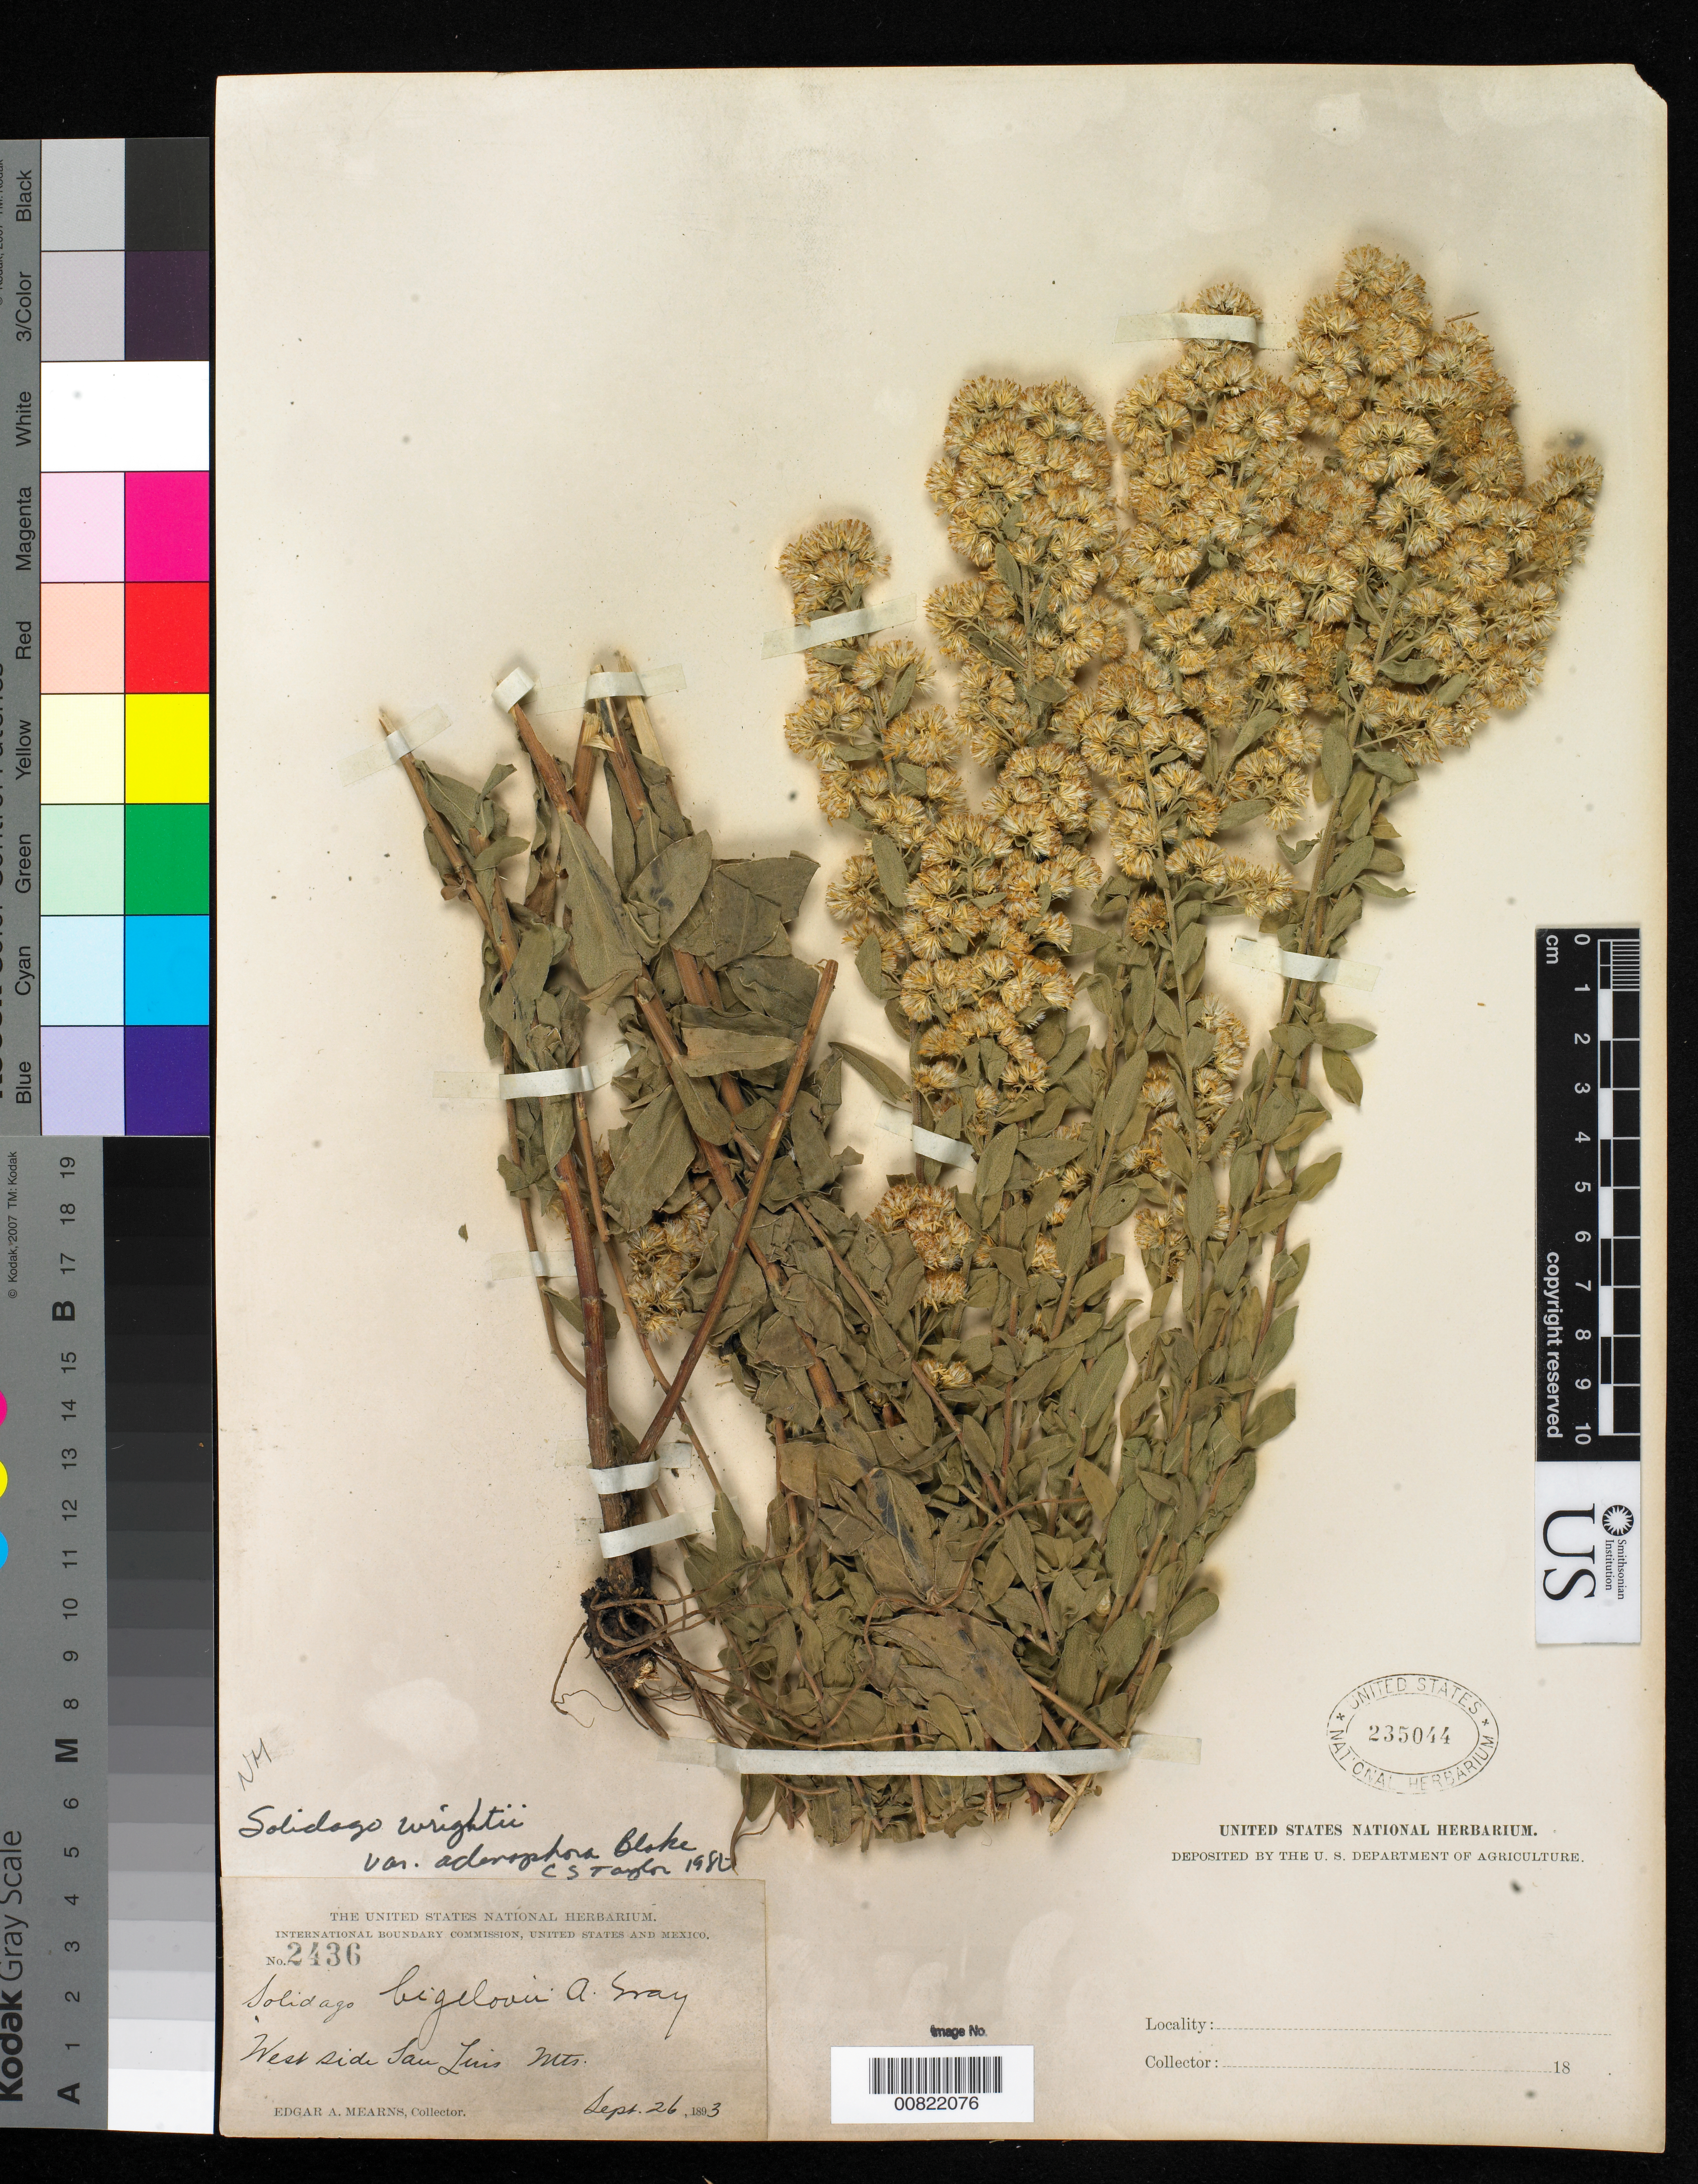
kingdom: Plantae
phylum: Tracheophyta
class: Magnoliopsida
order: Asterales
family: Asteraceae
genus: Solidago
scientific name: Solidago wrightii var. adenophora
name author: S.F. Blake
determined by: Taylor, Constance E. S.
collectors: E. A. Mearns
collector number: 2436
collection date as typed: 26 Sep 1893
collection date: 1893-09-26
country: United States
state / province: Arizona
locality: West side of San Luis Mts.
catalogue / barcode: US 235044